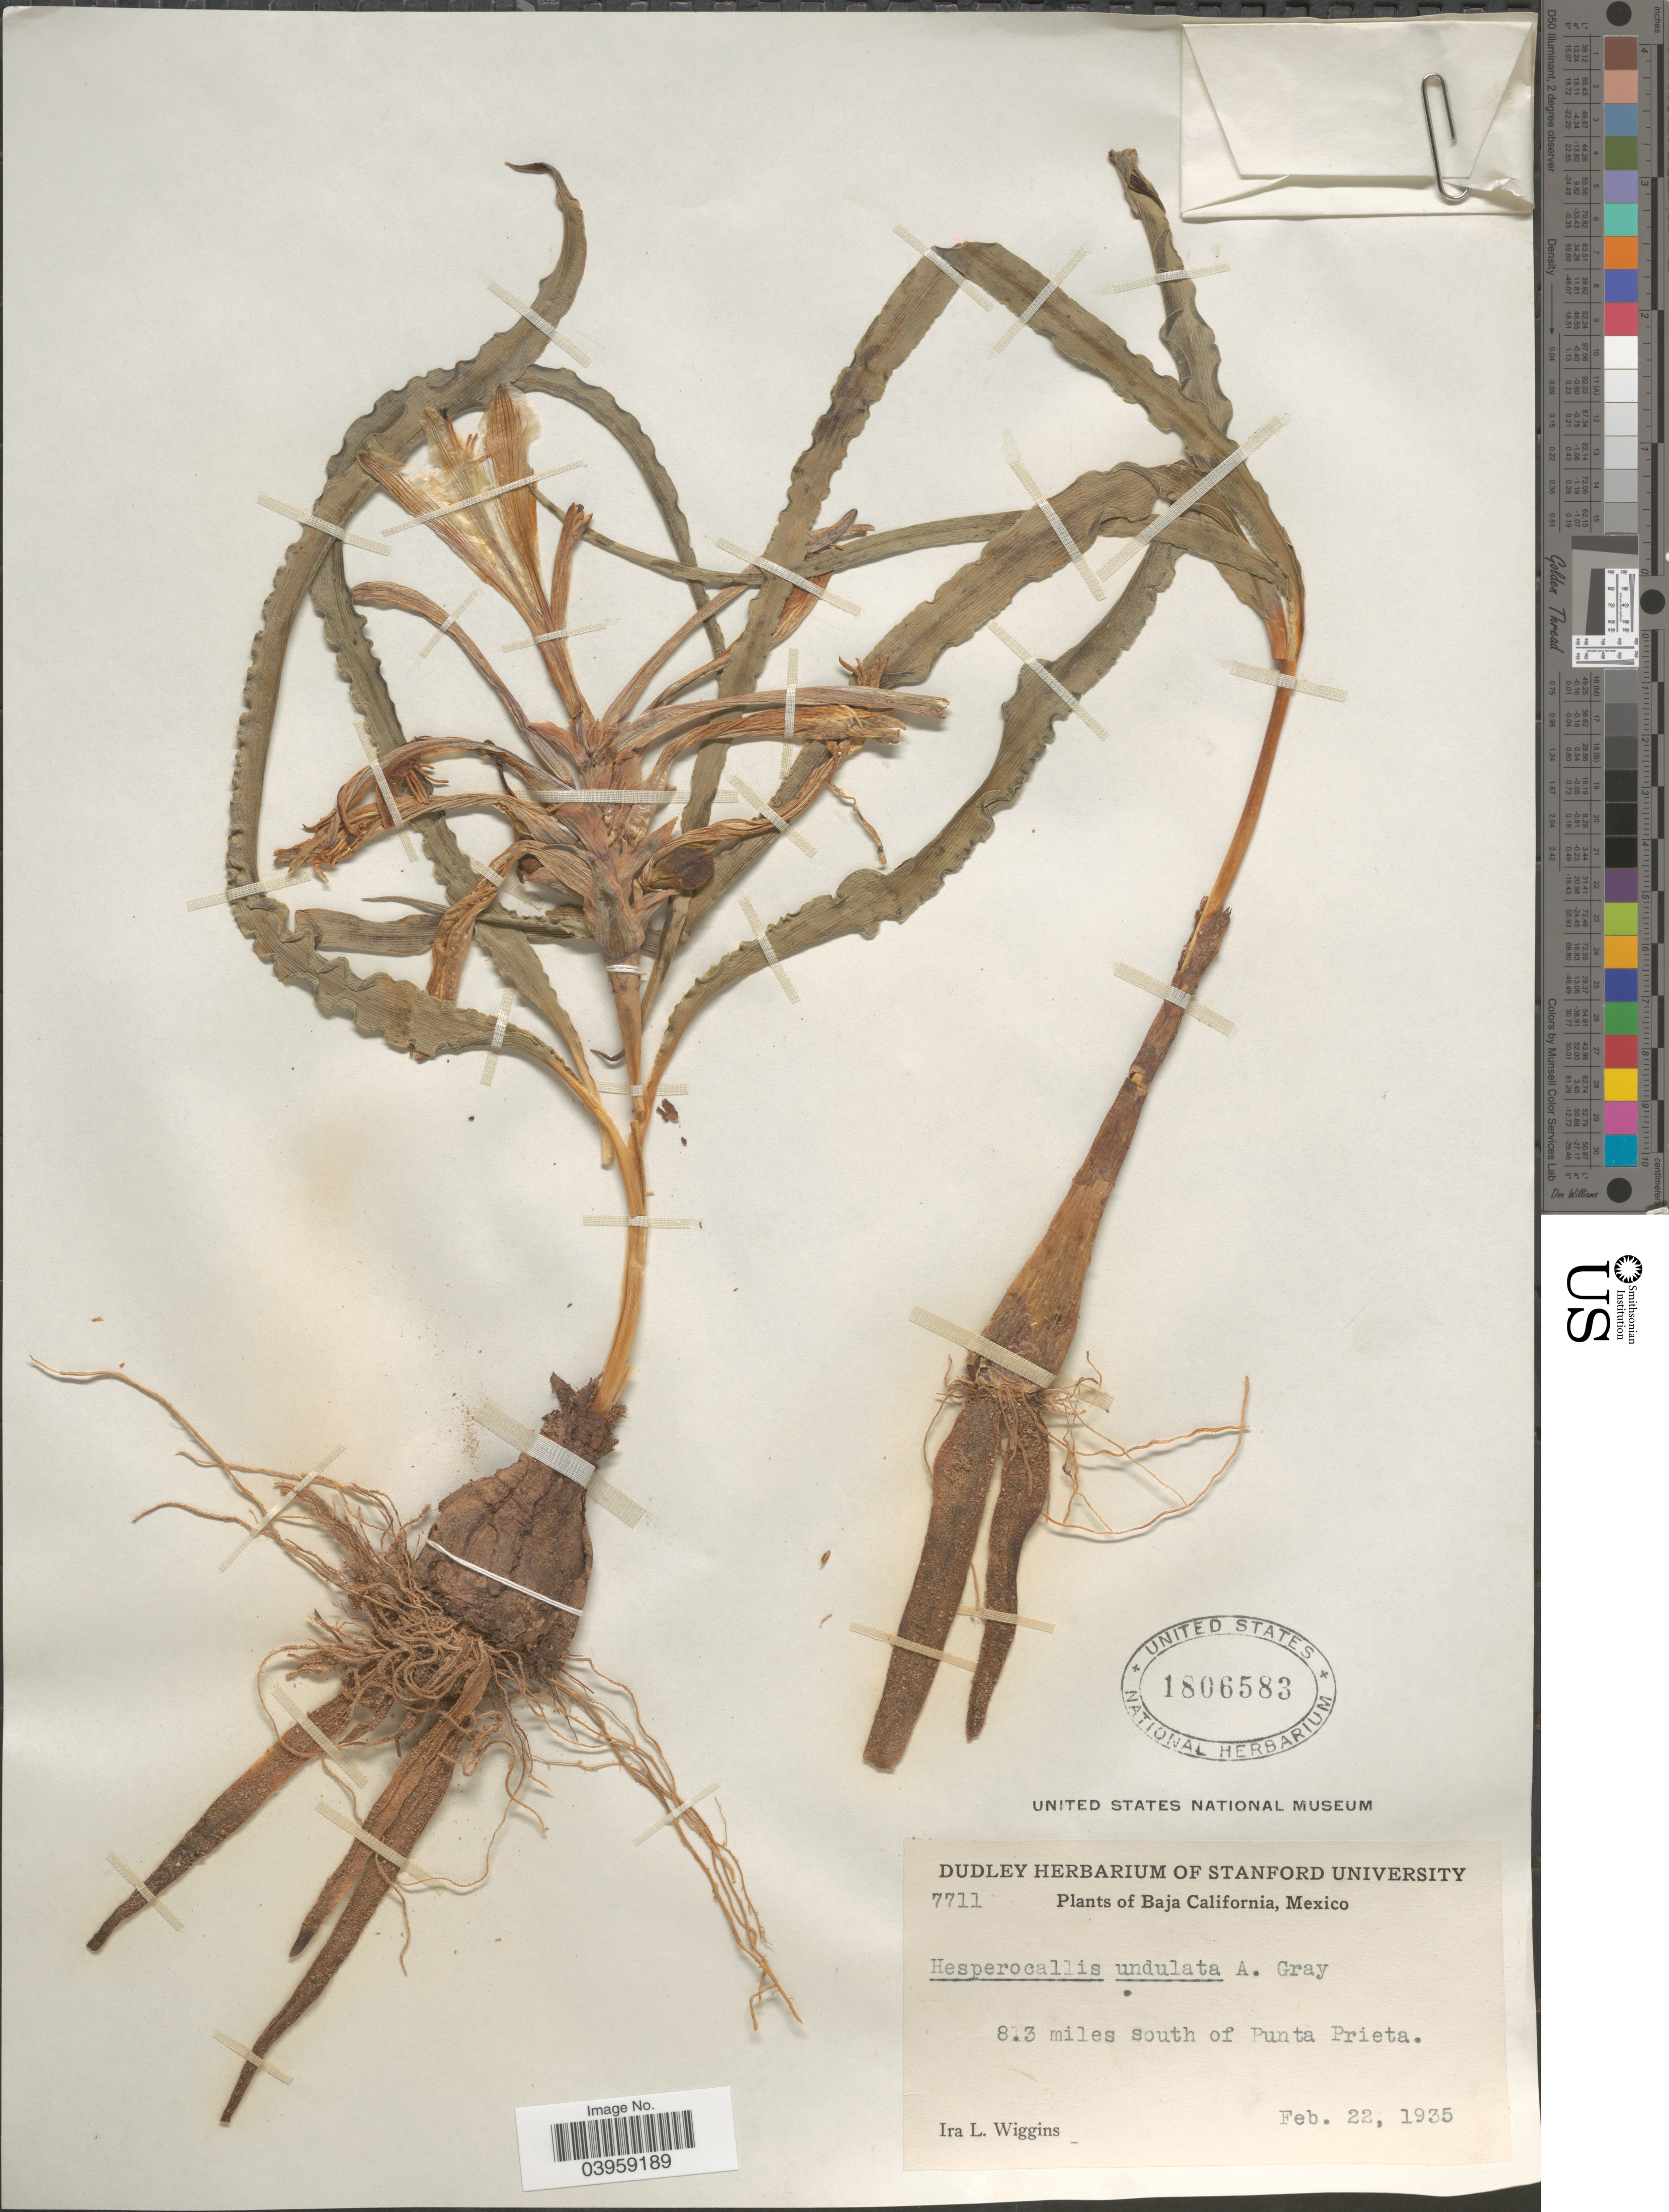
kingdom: Plantae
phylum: Tracheophyta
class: Liliopsida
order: Asparagales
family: Asparagaceae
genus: Hesperocallis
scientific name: Hesperocallis undulata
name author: A. Gray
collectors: I. L. Wiggins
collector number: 7711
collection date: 1935-02-22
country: Mexico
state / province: Baja California Norte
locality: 8.3 miles south of Punta Prieta.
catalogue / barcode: US 1806583